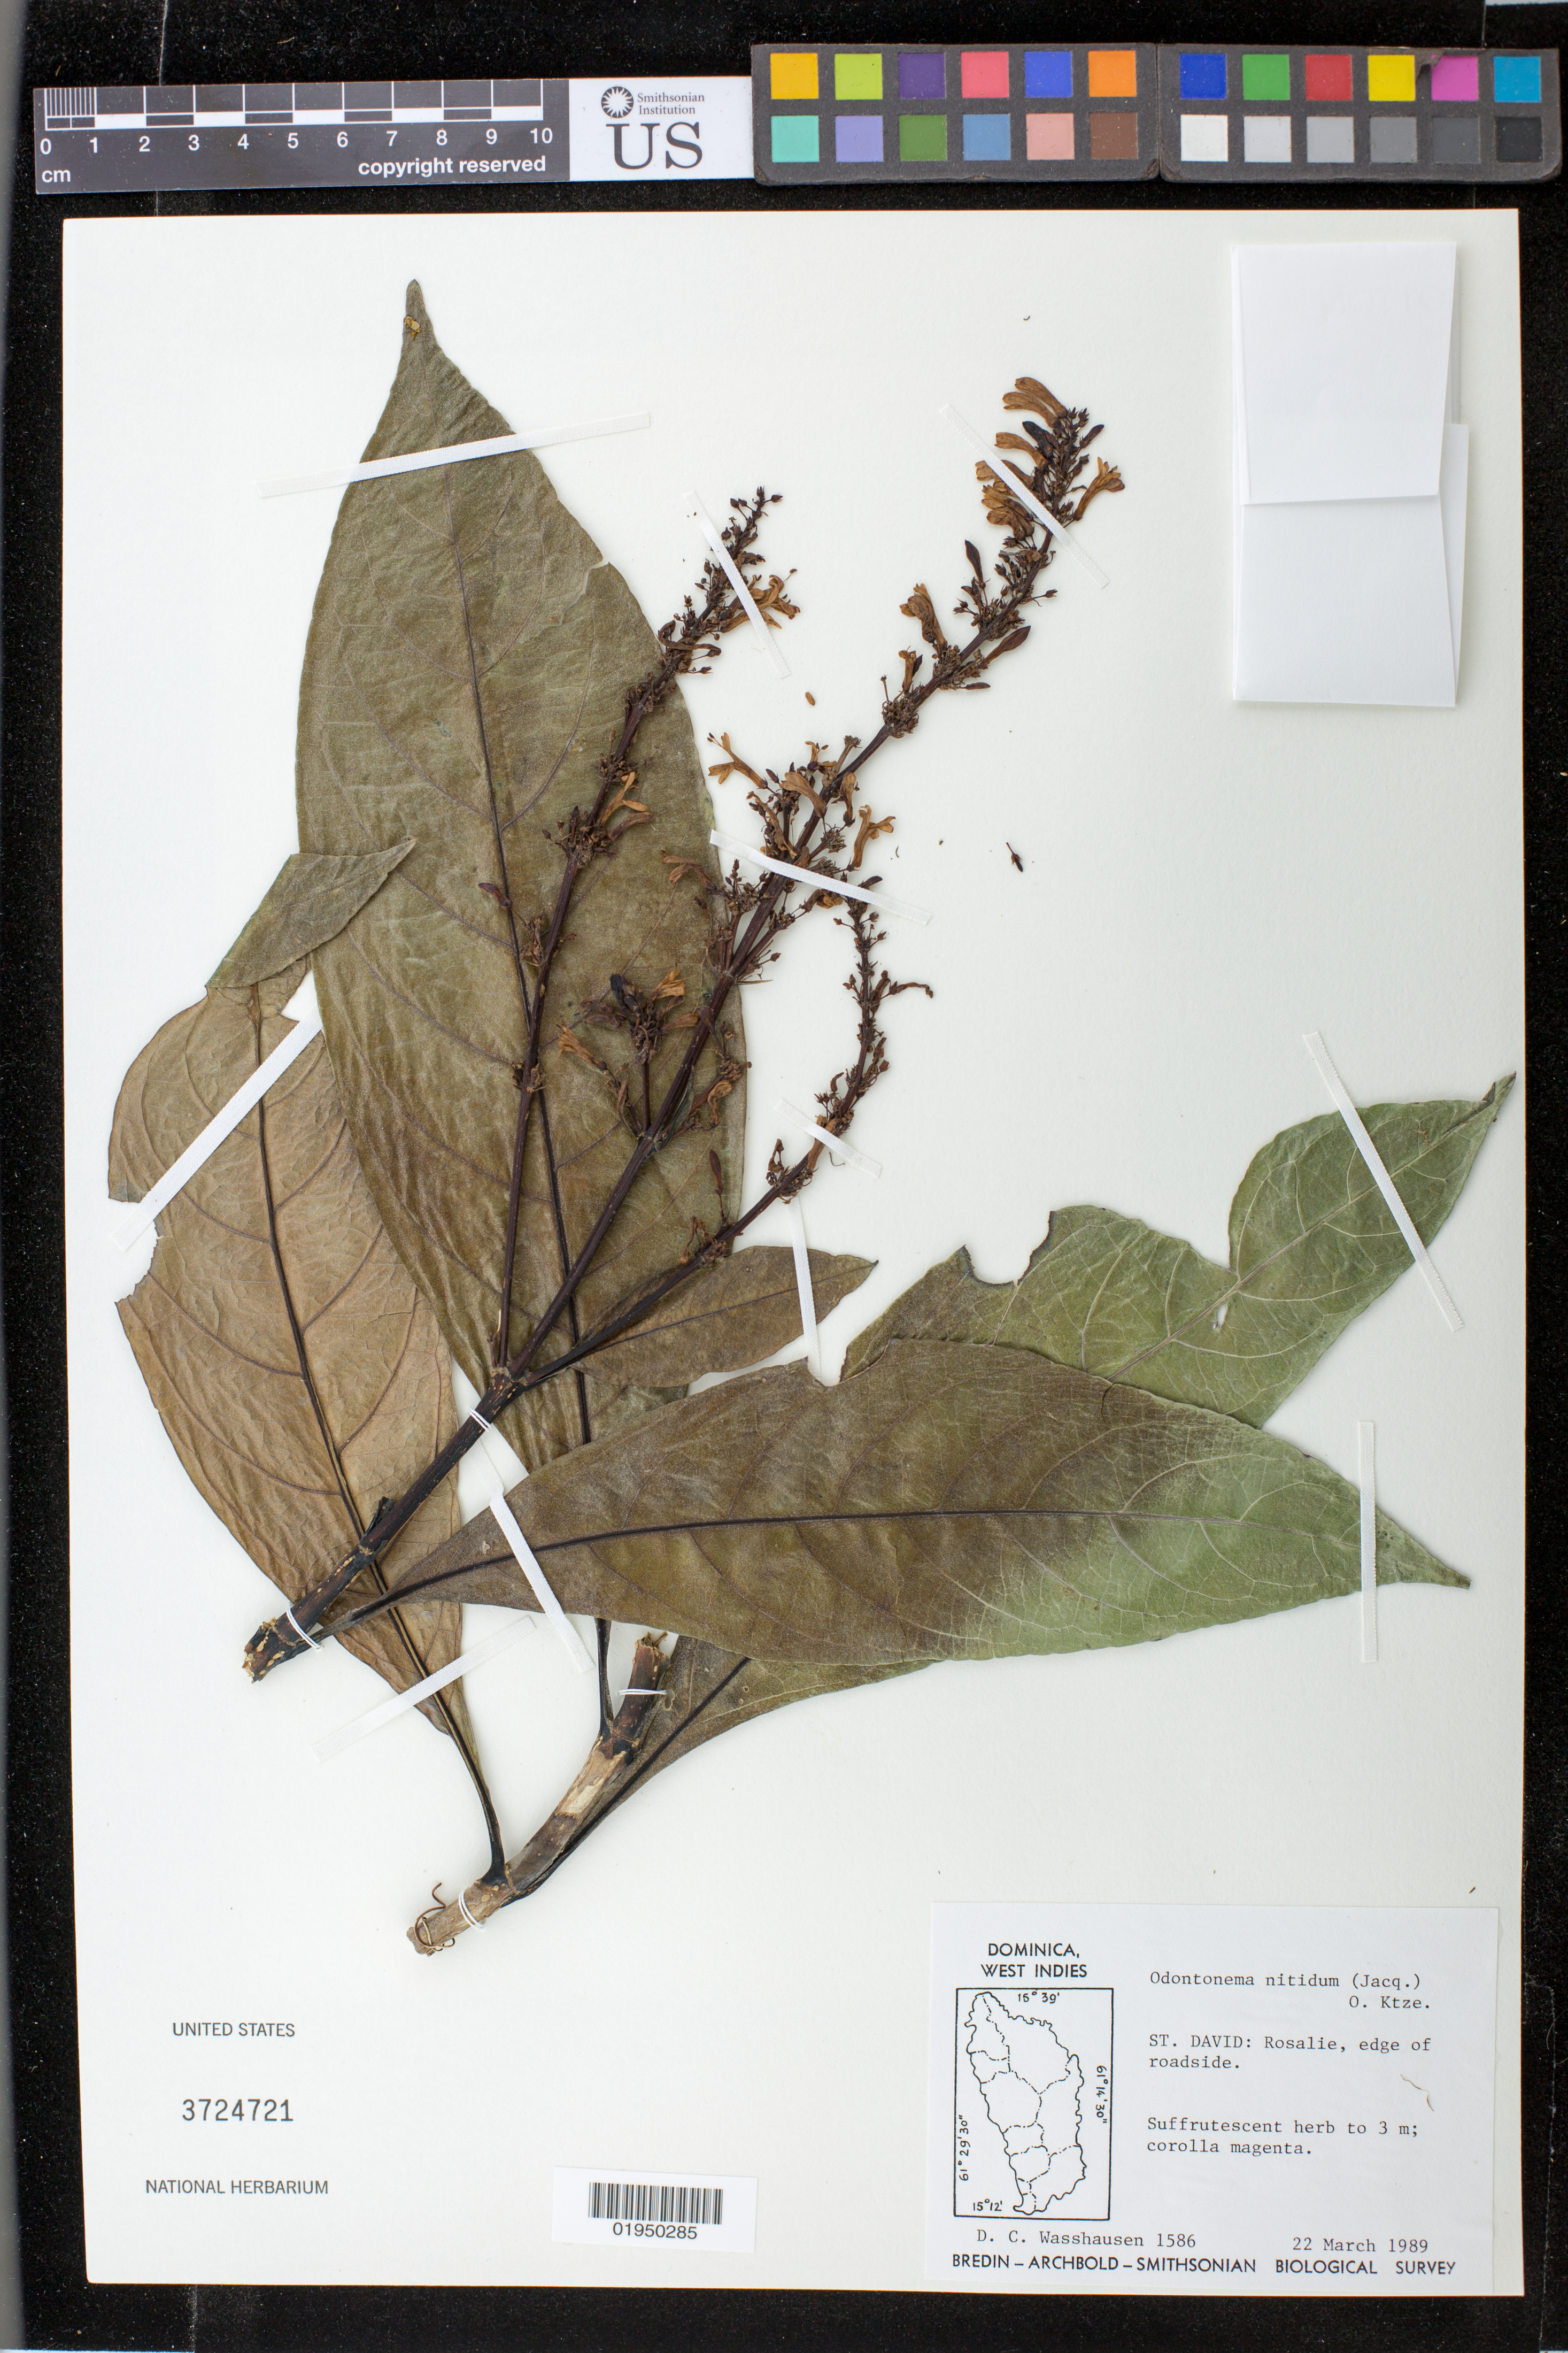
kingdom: Plantae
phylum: Tracheophyta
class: Magnoliopsida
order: Lamiales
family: Acanthaceae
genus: Odontonema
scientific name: Odontonema nitidum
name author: (Jacq.) Kuntze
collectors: D. C. Wasshausen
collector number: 1586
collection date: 1989-03-22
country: Dominica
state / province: St. David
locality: Rosaile, edge of roadside.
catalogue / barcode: US 3724721